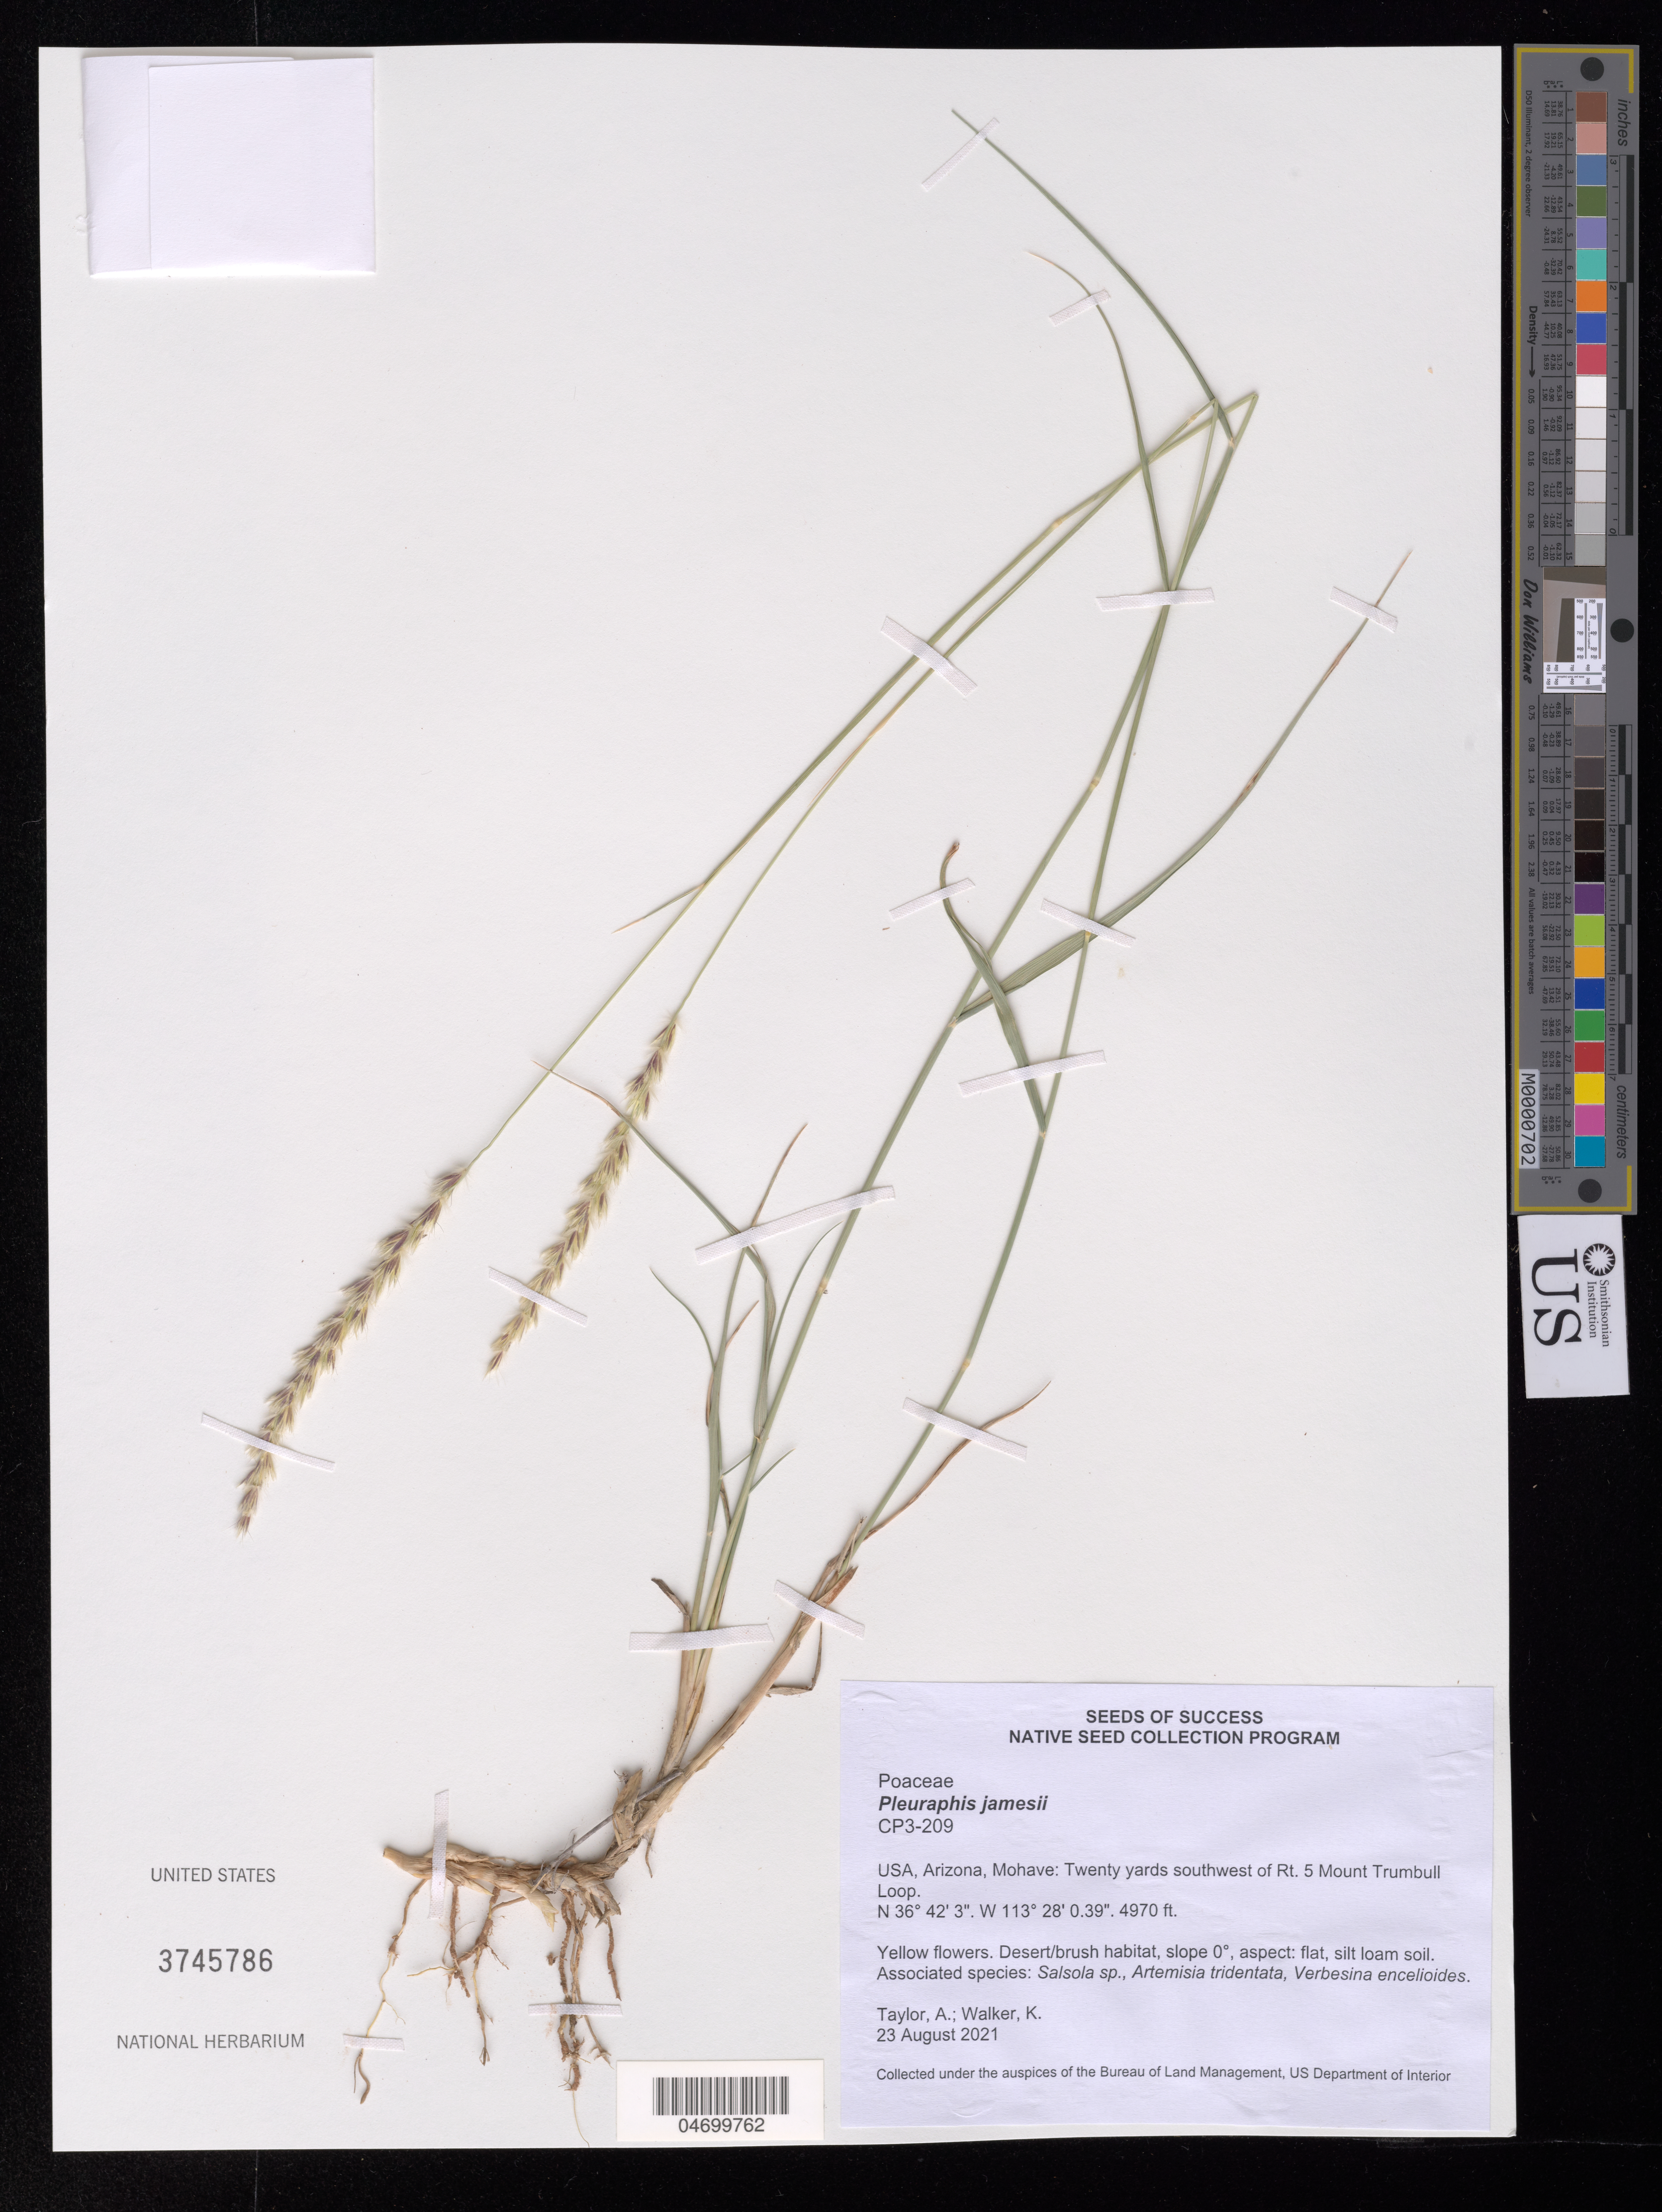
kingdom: Plantae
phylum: Tracheophyta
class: Liliopsida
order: Poales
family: Poaceae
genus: Pleuraphis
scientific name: Pleuraphis jamesii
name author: Torr.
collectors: A. Taylor & K. Walker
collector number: CP3-209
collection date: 2021-08-23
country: United States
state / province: Arizona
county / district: Mohave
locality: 20 yards SW of Rt. 5 Mount Trumbull Loop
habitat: Flat, slit loam soil. Desert/brush habitat. With Salsola sp., Artemisia tridentata, Verbesina enceloides.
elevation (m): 1515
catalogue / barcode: US 3745786